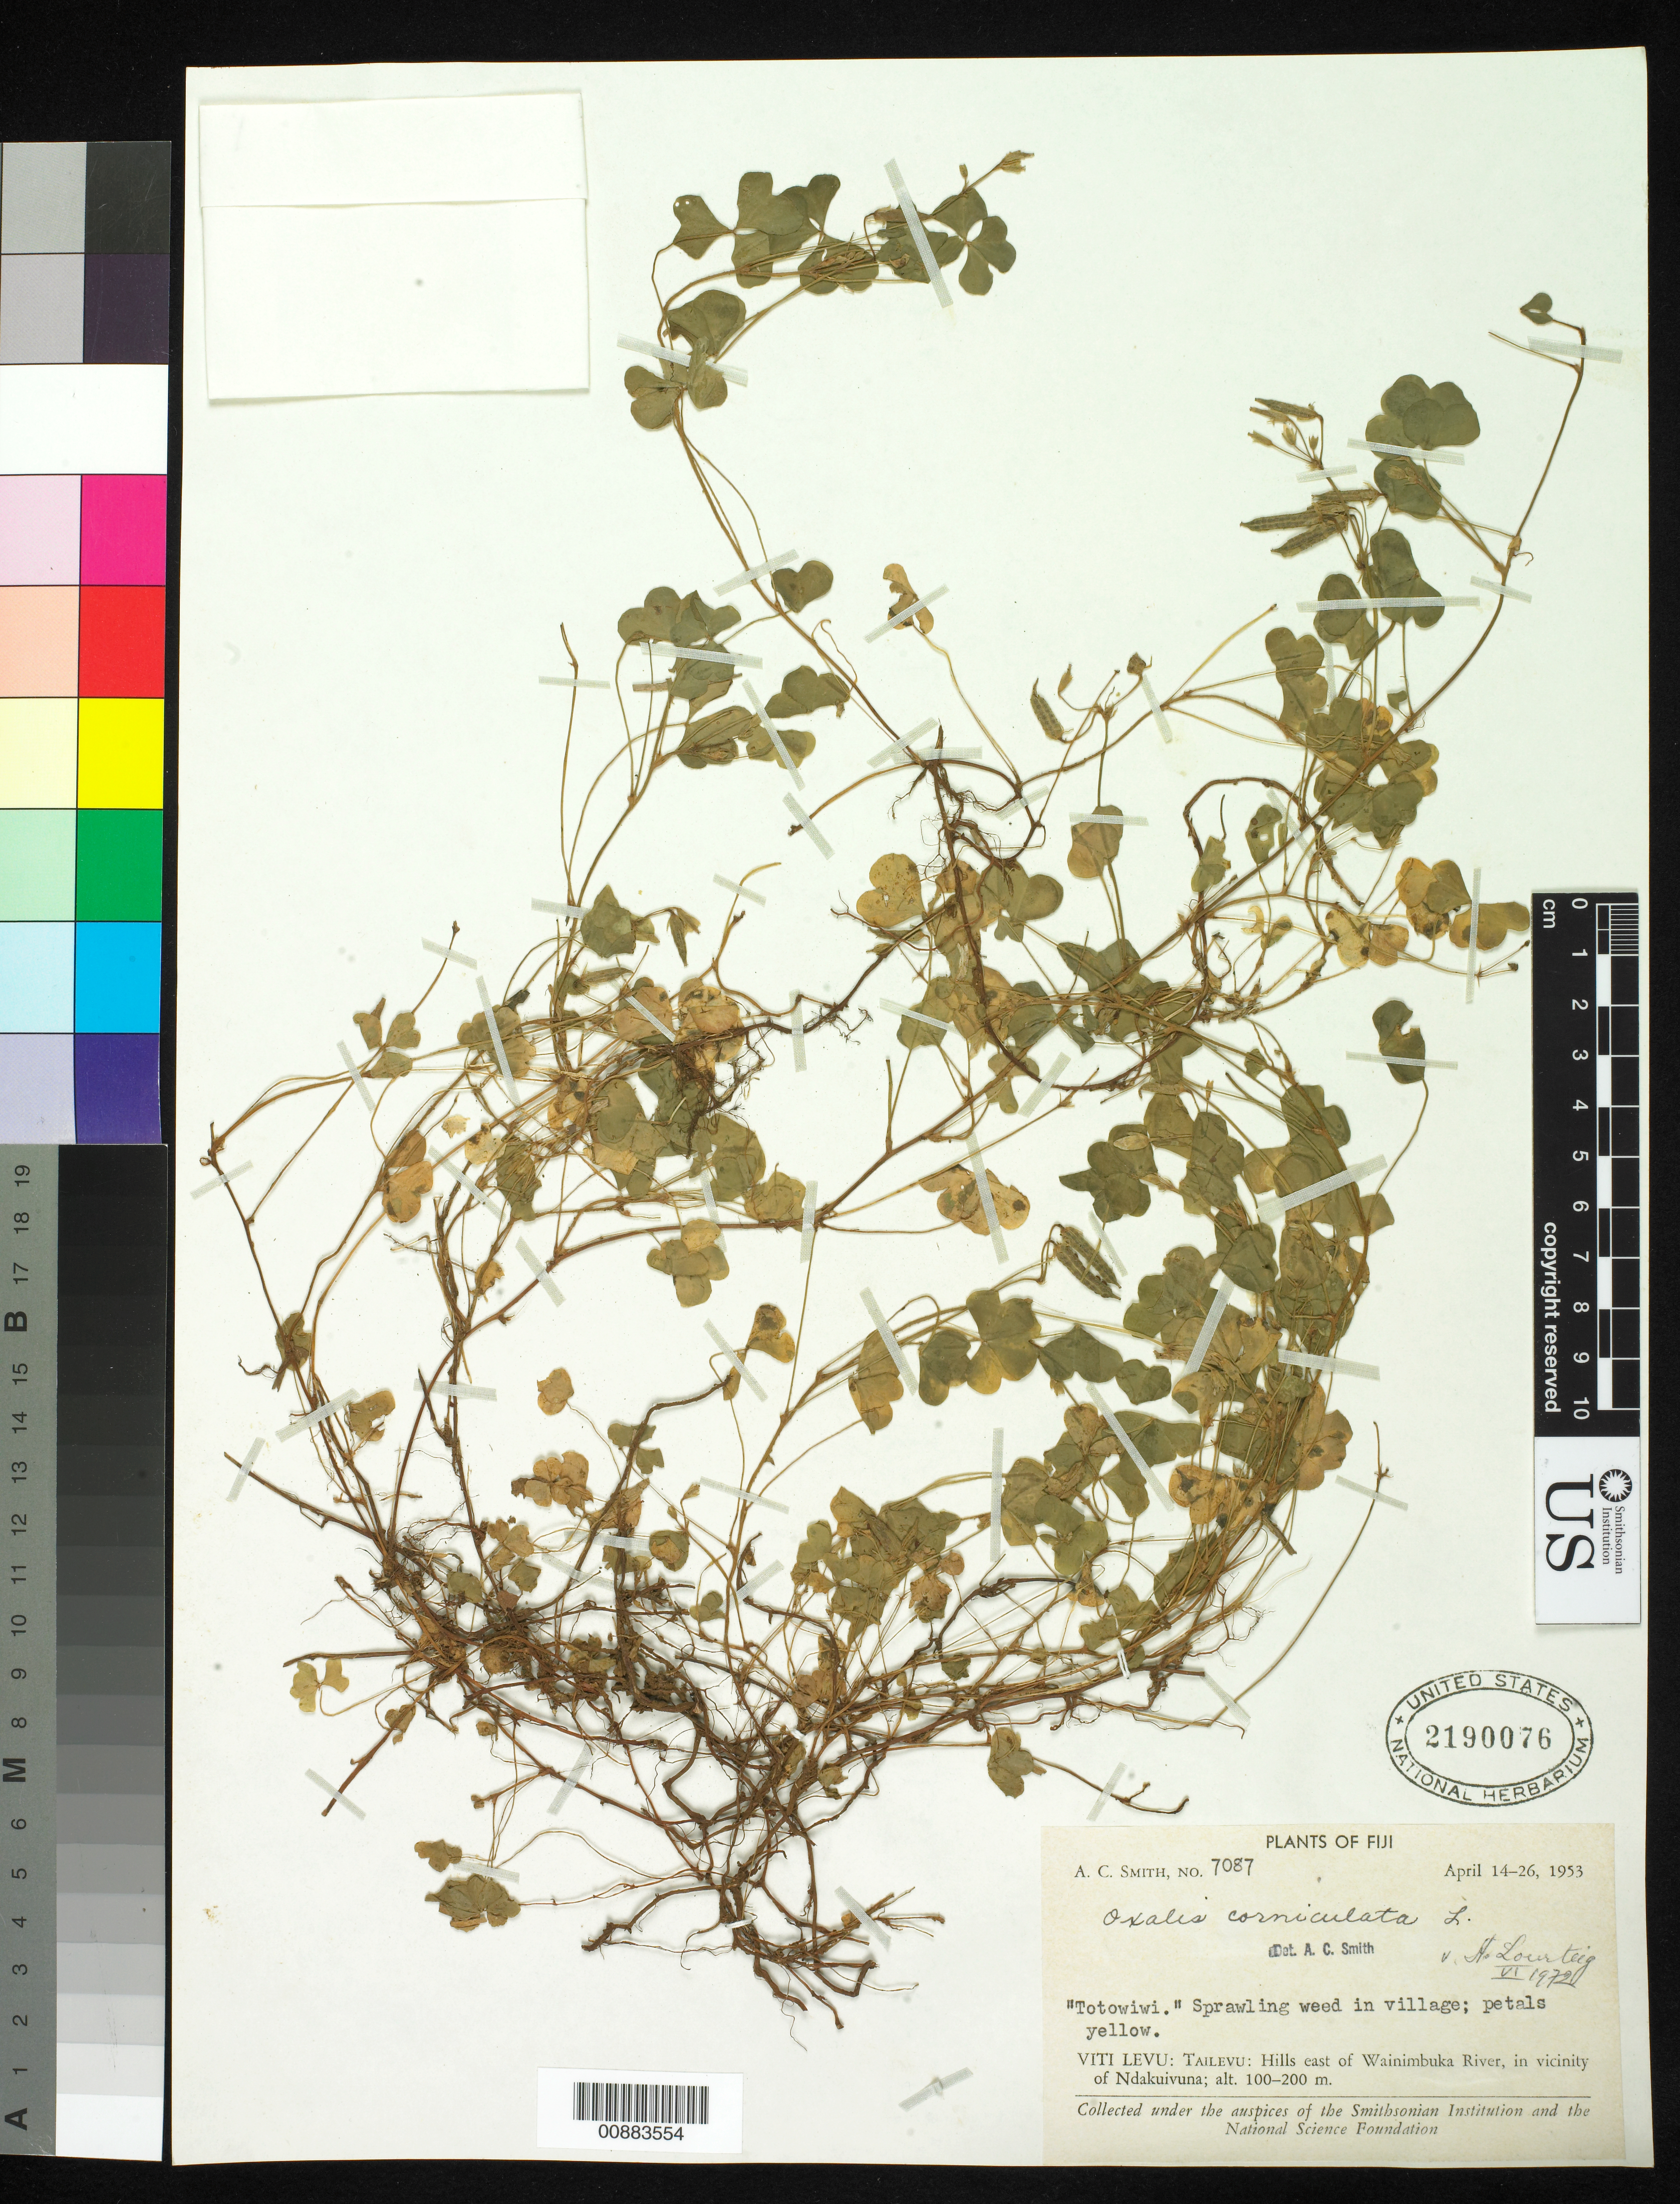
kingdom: Plantae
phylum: Tracheophyta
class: Magnoliopsida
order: Oxalidales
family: Oxalidaceae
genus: Oxalis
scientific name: Oxalis corniculata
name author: L.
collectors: C. A. Smith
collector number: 7087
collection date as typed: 14 Apr 1953 to 26 Apr 1953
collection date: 1953-04-14/1953-04-26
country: Fiji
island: Viti Levu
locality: Tailvevu, hills E of Wainimbuka River, in vicinity of Ndakuivuna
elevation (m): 100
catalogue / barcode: US 2190076